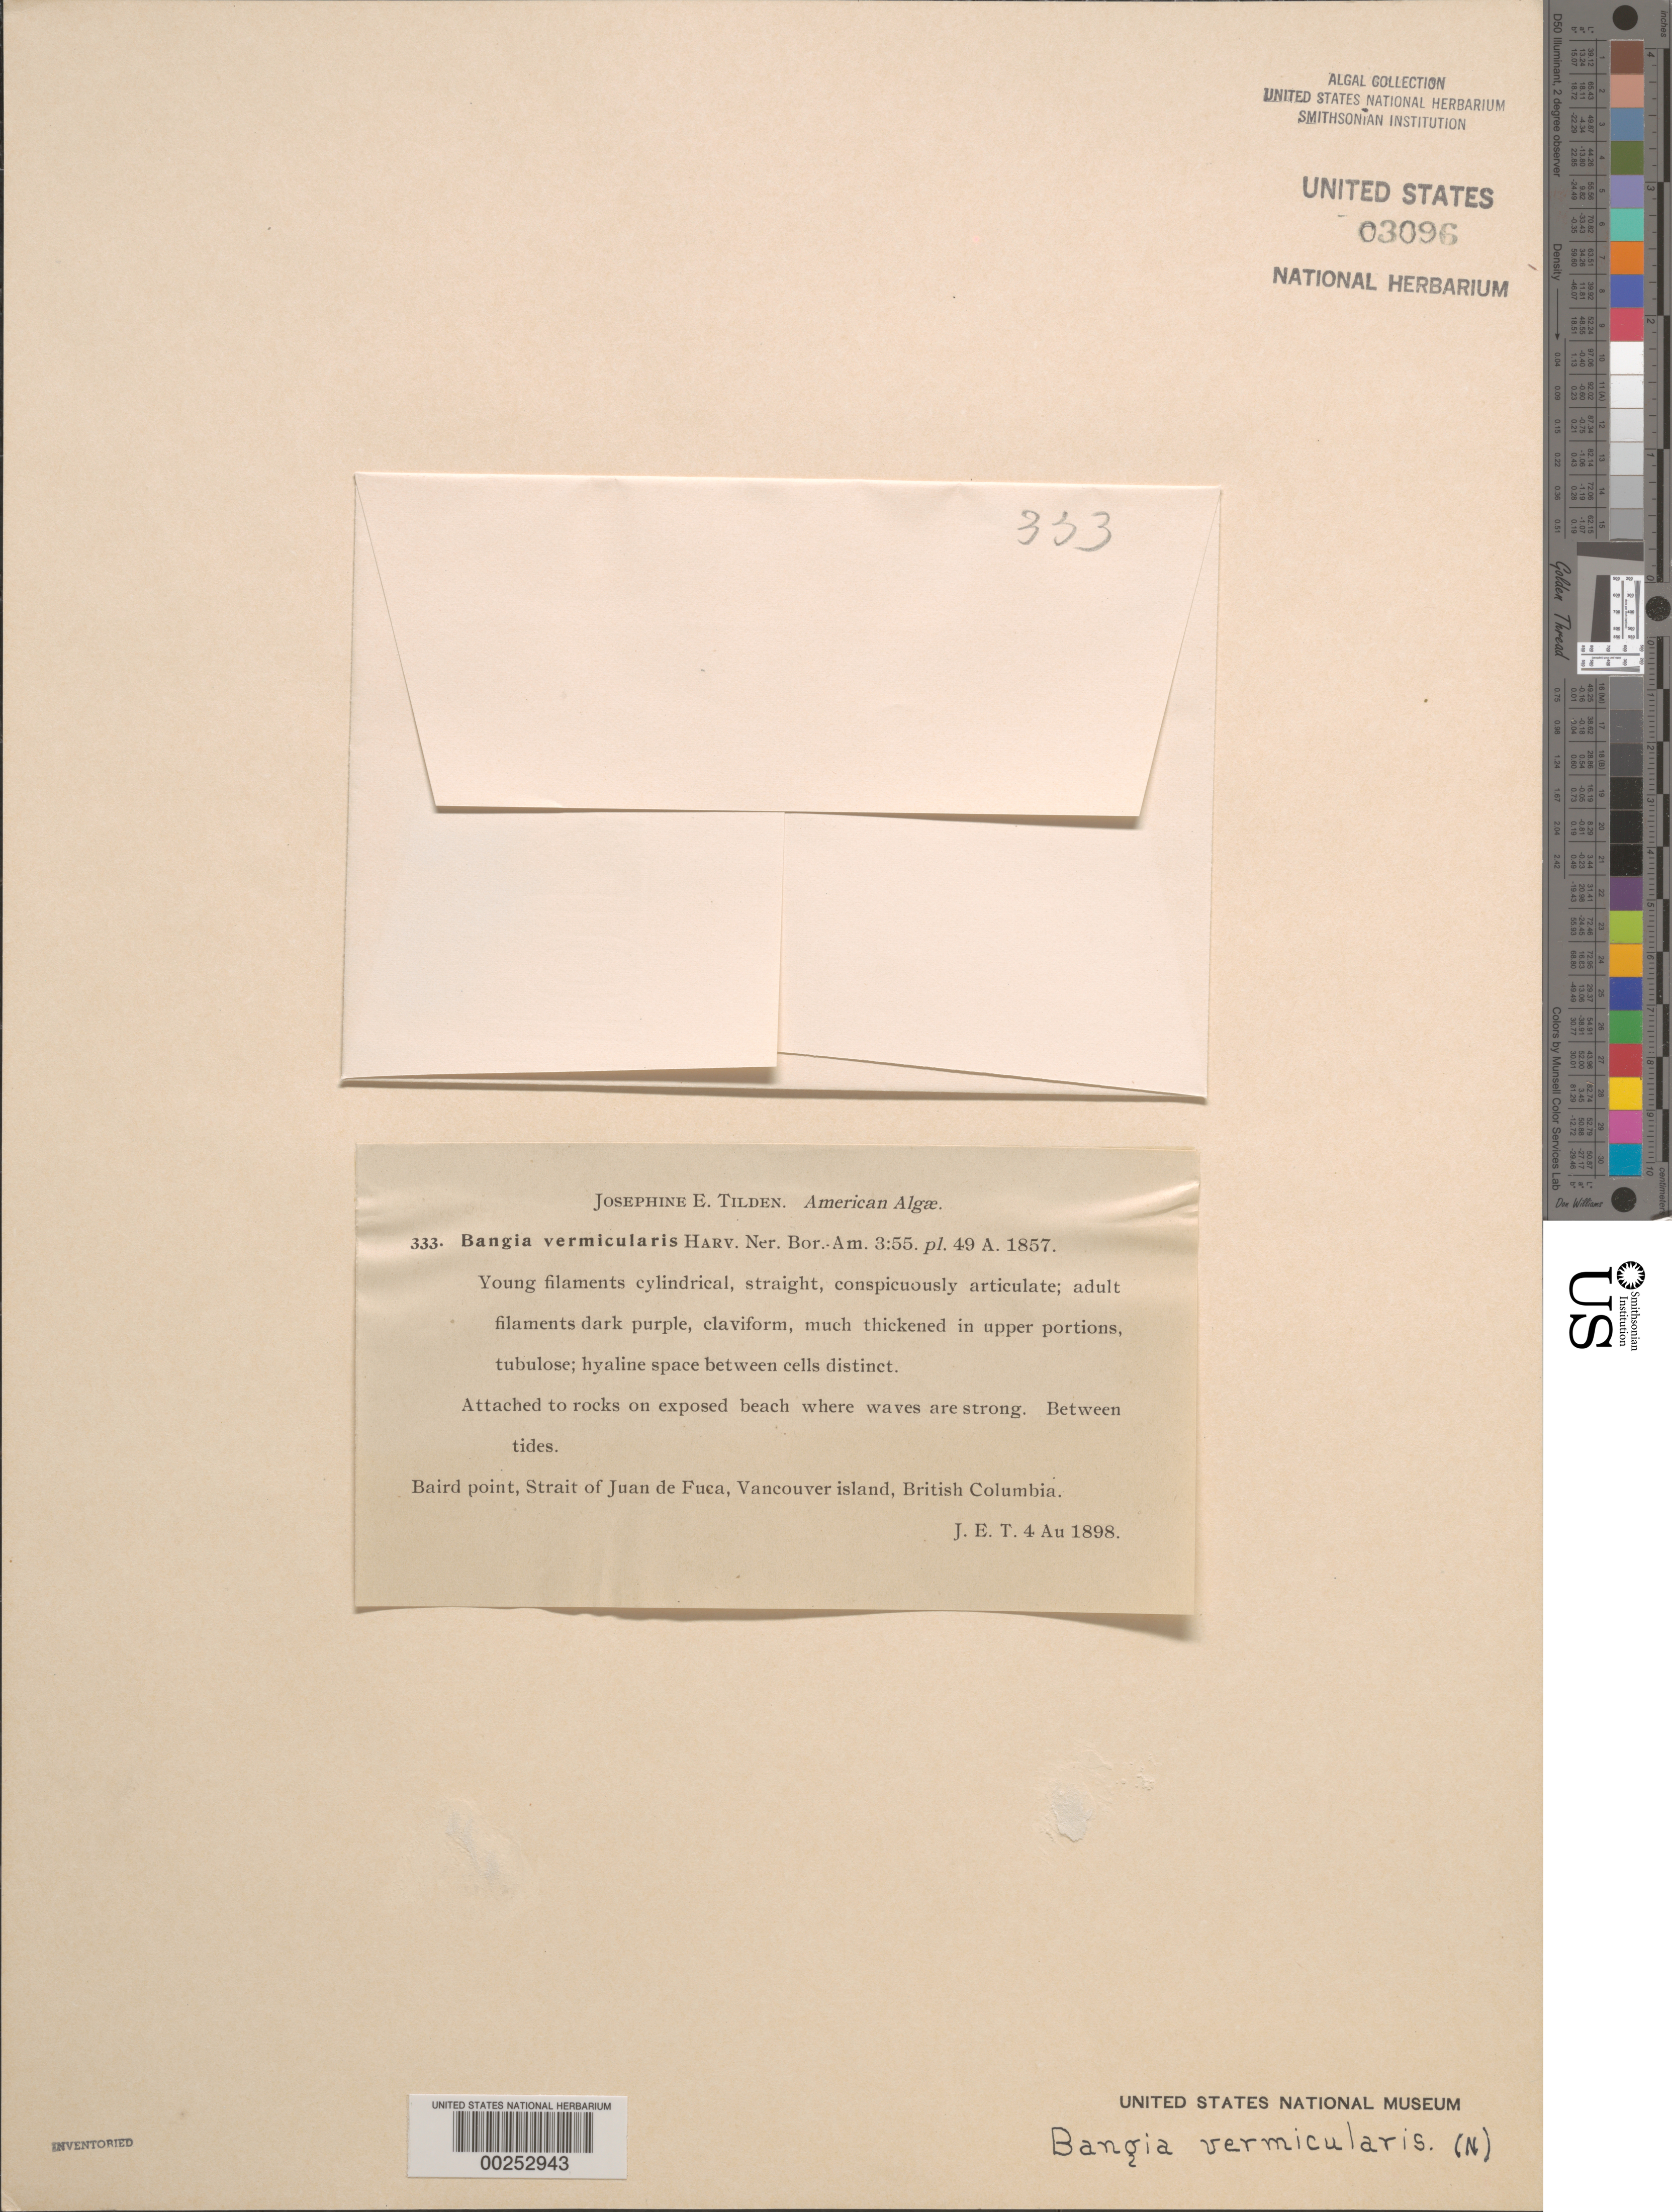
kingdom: Plantae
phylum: Rhodophyta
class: Bangiophyceae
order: Bangiales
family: Bangiaceae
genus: Bangia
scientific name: Bangia vermicularis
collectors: J. E. Tilden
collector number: JET 333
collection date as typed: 04 Aug 1898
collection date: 1898-08-04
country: Canada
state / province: British Columbia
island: Vancouver Island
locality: Baird Point, Juan de Fuca Strait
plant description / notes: Tilden, American Algae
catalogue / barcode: US 3096